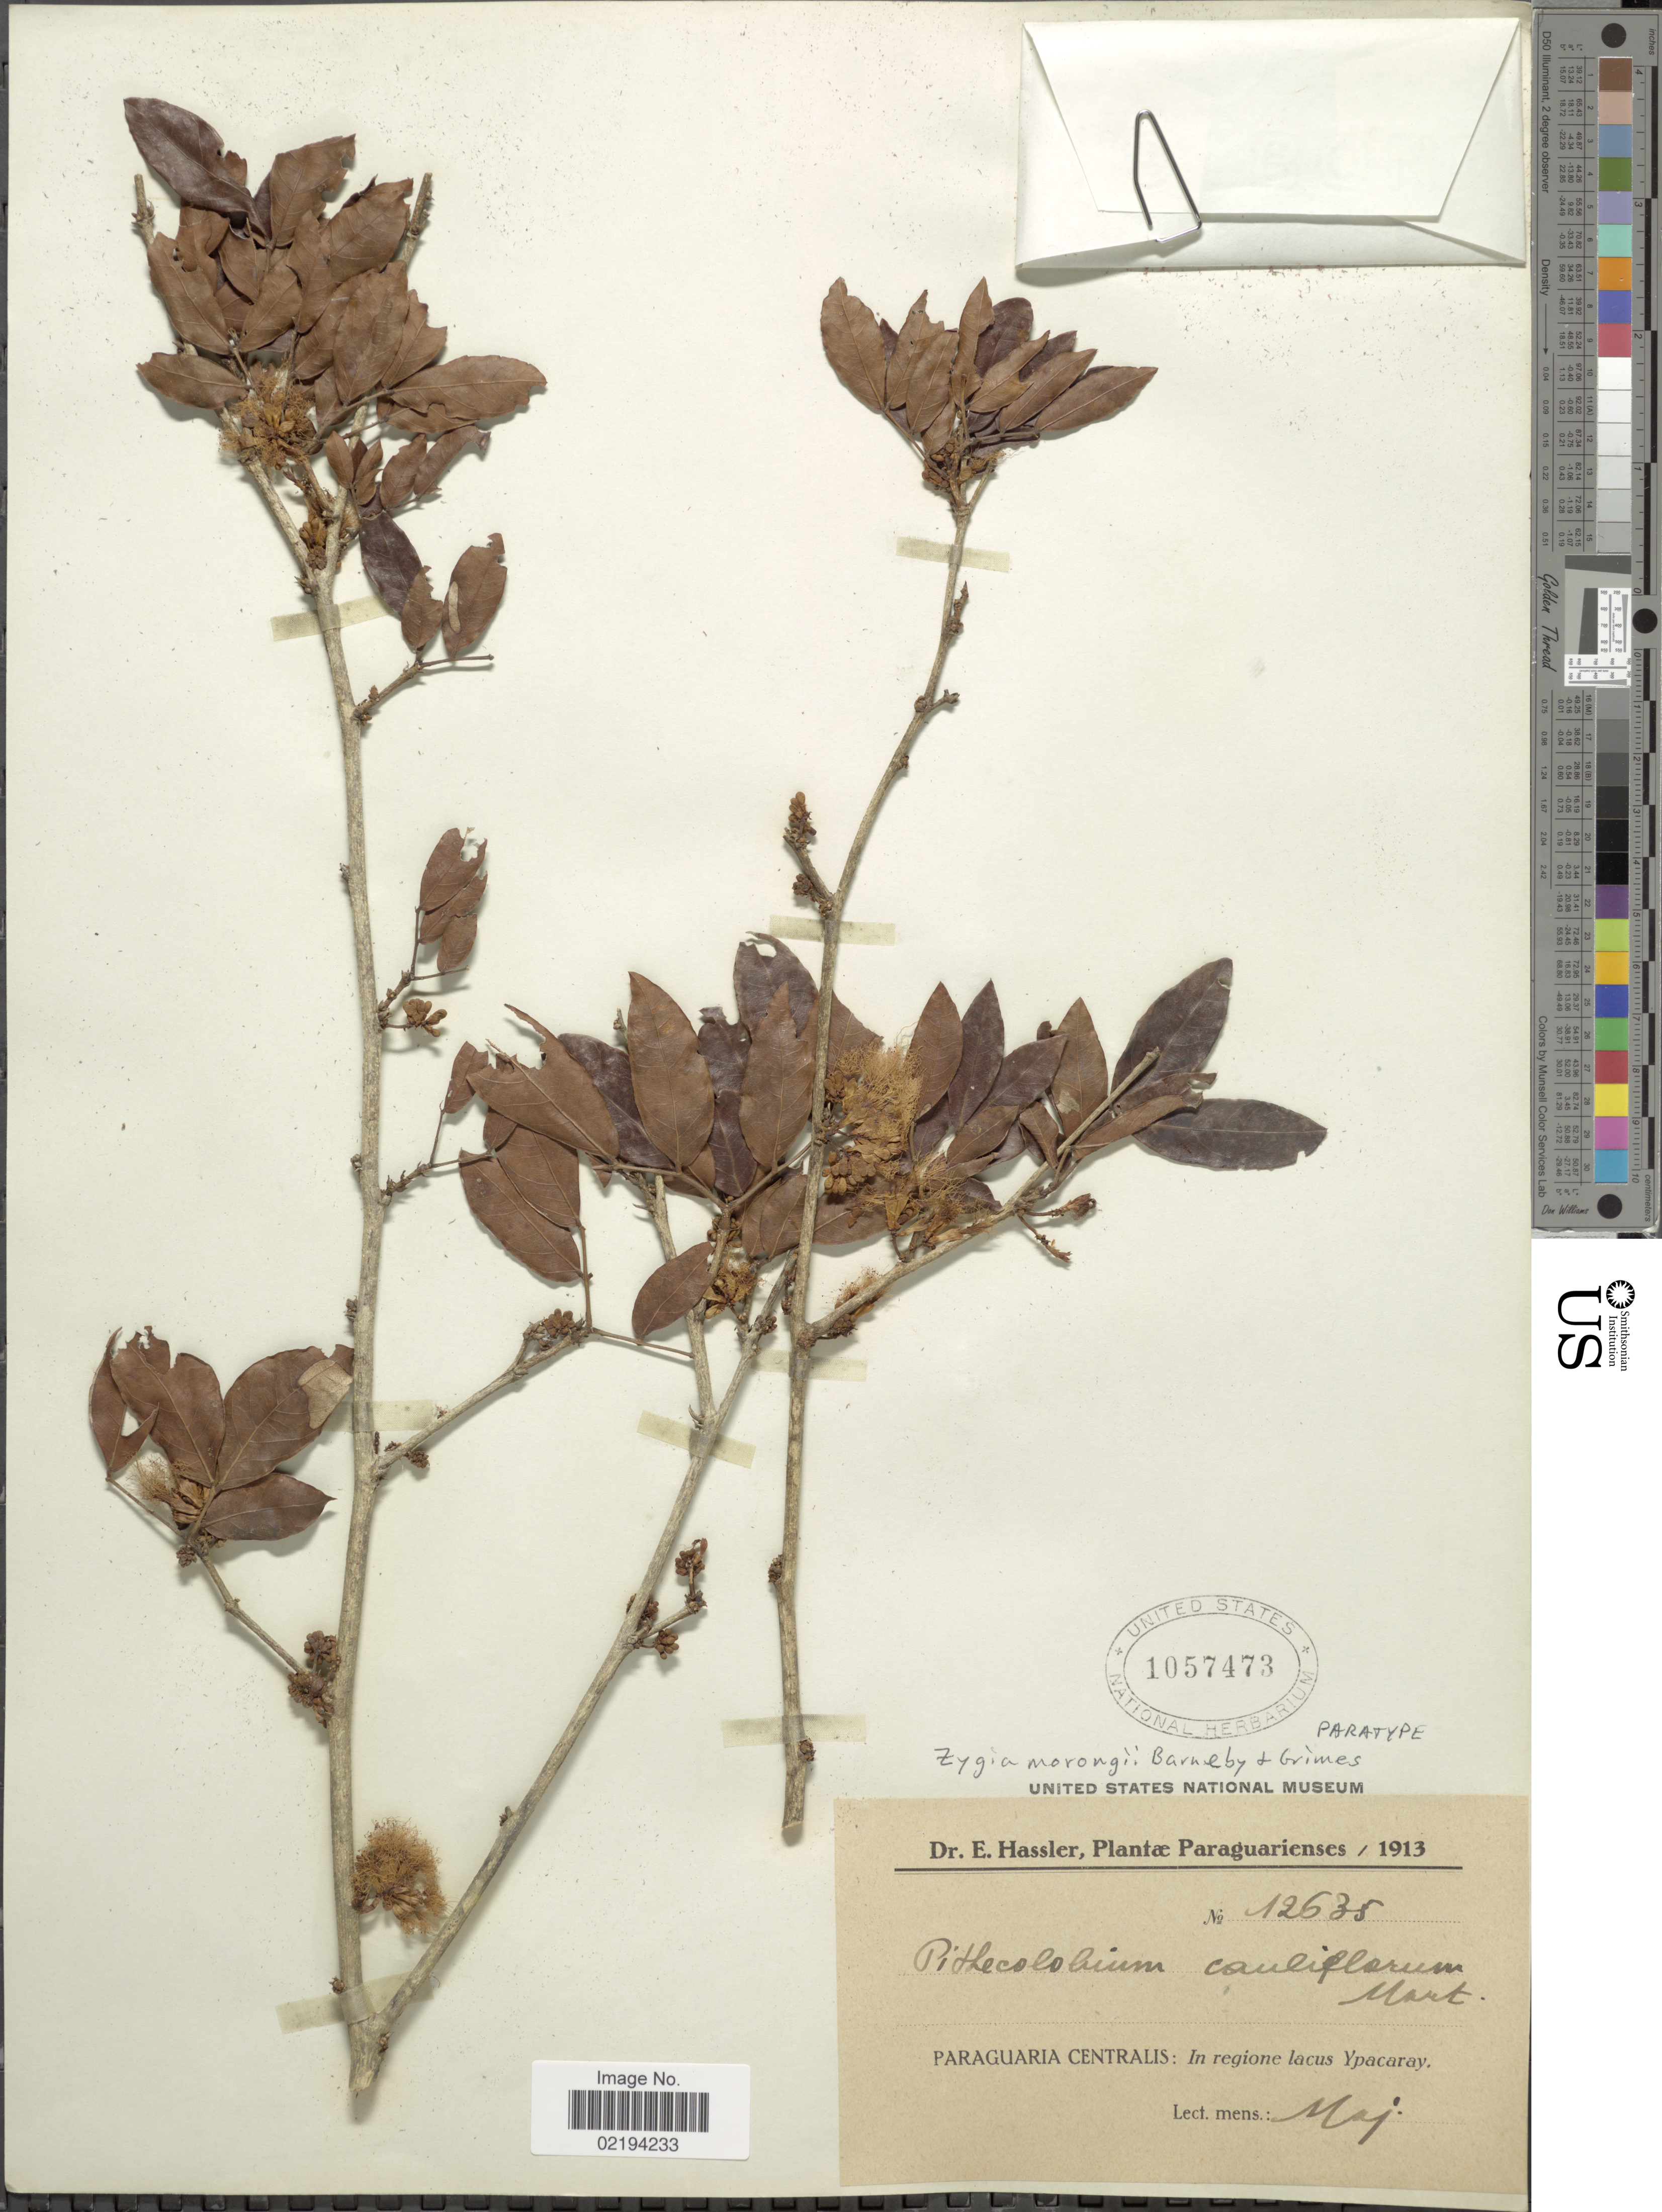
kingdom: Plantae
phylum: Tracheophyta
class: Magnoliopsida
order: Fabales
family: Fabaceae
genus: Zygia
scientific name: Zygia morongii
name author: Barneby & J.W. Grimes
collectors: E. Hassler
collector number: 12635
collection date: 1913-05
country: Paraguay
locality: Paraguaria Centralis: In regione lacus Ypacaray.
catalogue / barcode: US 1057473